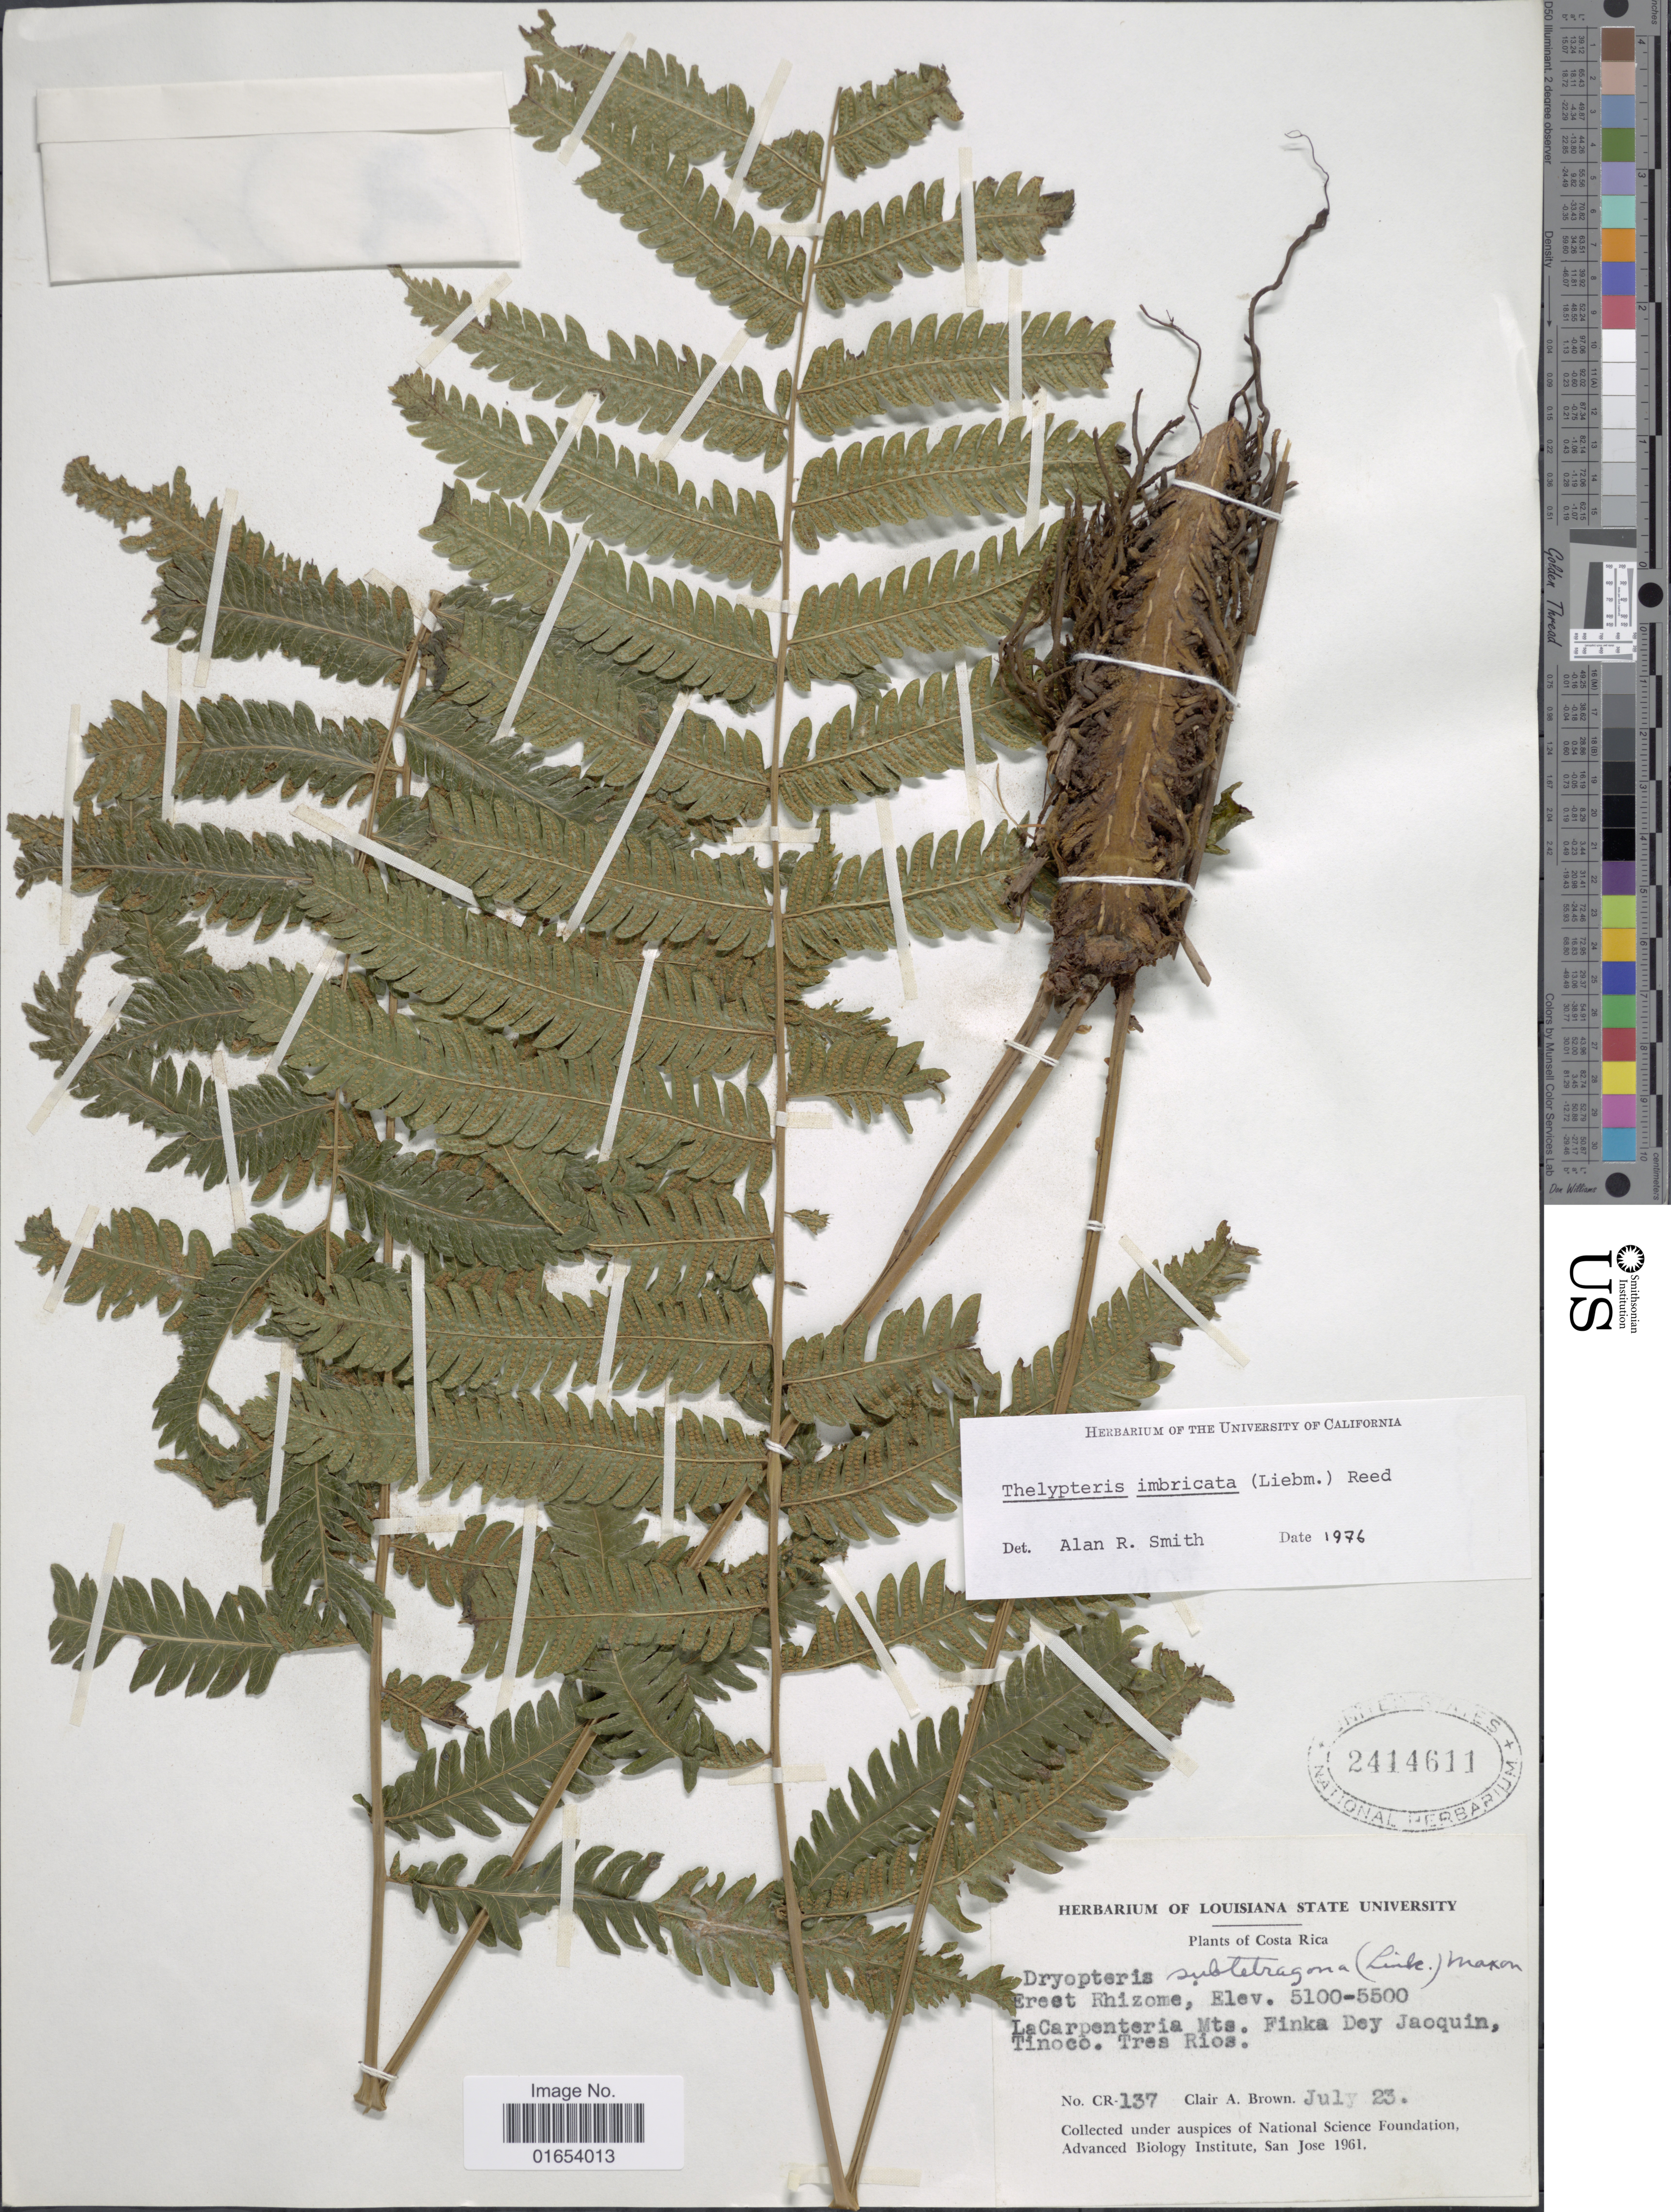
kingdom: Plantae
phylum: Tracheophyta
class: Polypodiopsida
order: Polypodiales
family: Thelypteridaceae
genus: Goniopteris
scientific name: Goniopteris imbricata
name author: (Liebm.) Á. Löve & D. Löve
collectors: C. A. Brown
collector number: CR-137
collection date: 1961-07-23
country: Costa Rica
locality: La Carpenteria Mts., Finka Dey Jaoquin, Tinoco, Tres Rios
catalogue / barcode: US 2414611